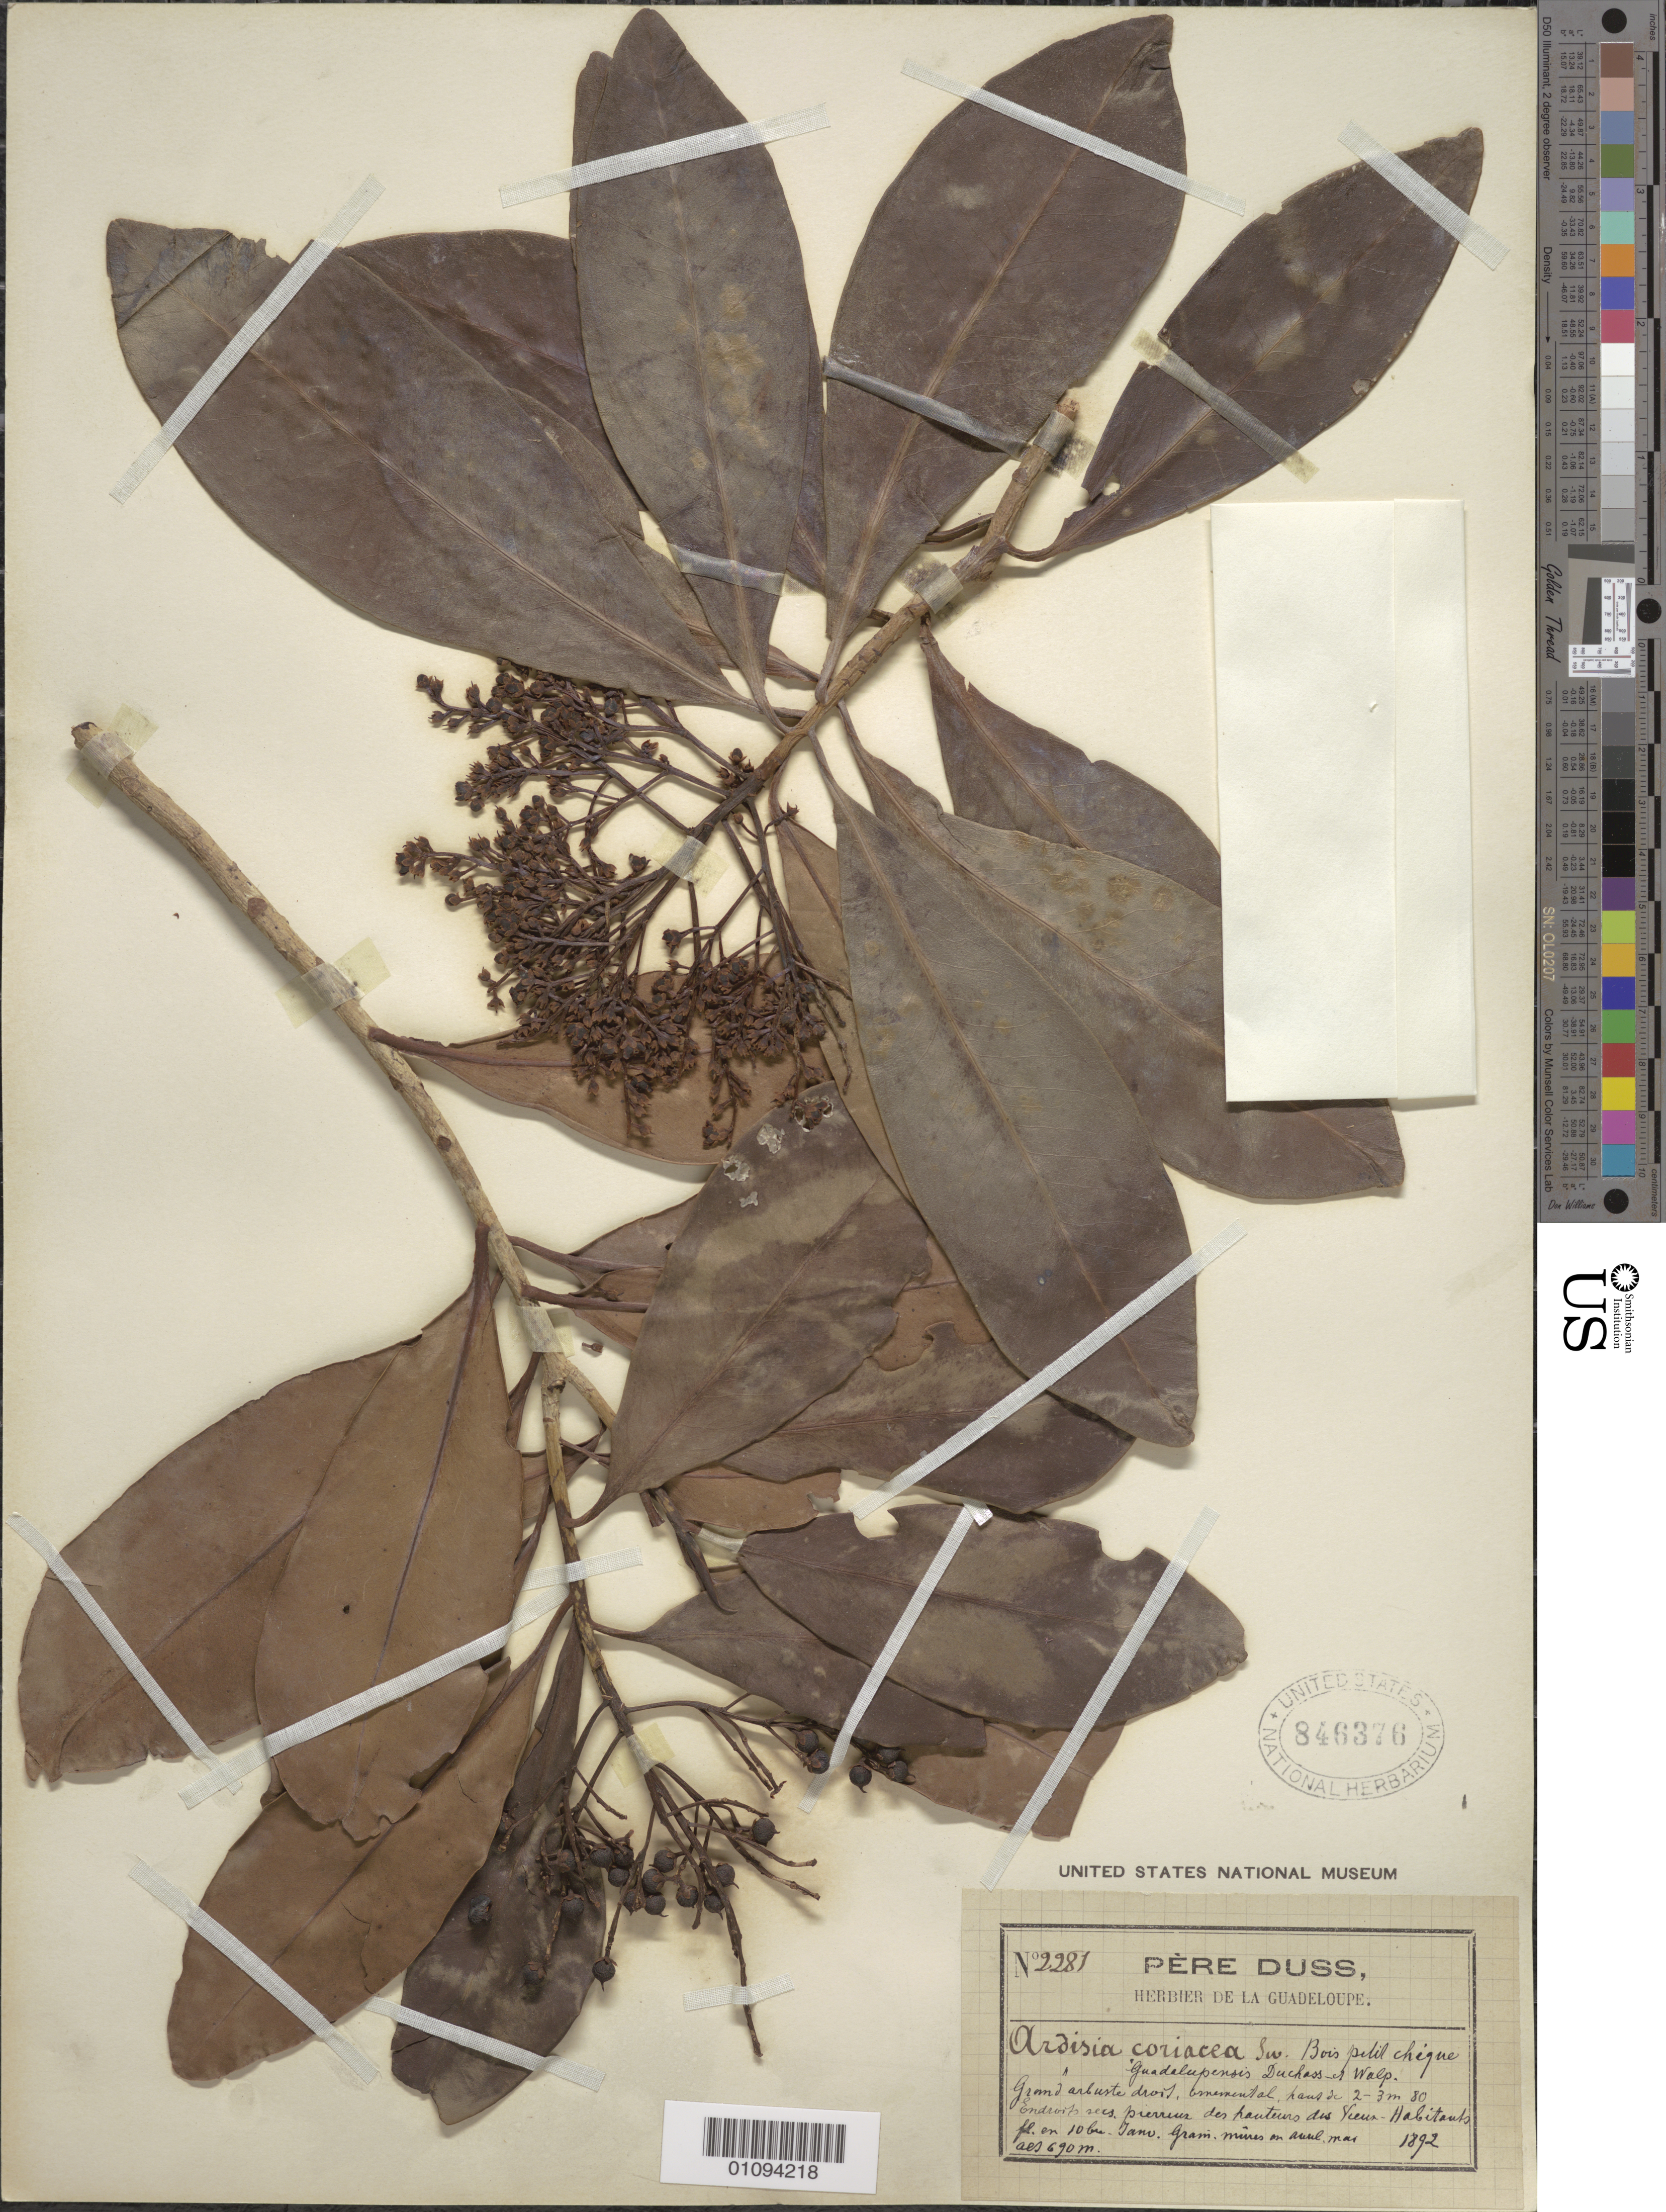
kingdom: Plantae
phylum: Tracheophyta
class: Magnoliopsida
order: Ericales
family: Primulaceae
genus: Ardisia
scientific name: Ardisia obovata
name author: Desv. ex Ham.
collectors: Père Duss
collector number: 2281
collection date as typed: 1892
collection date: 1892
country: Guadeloupe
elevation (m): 690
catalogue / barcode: US 846376